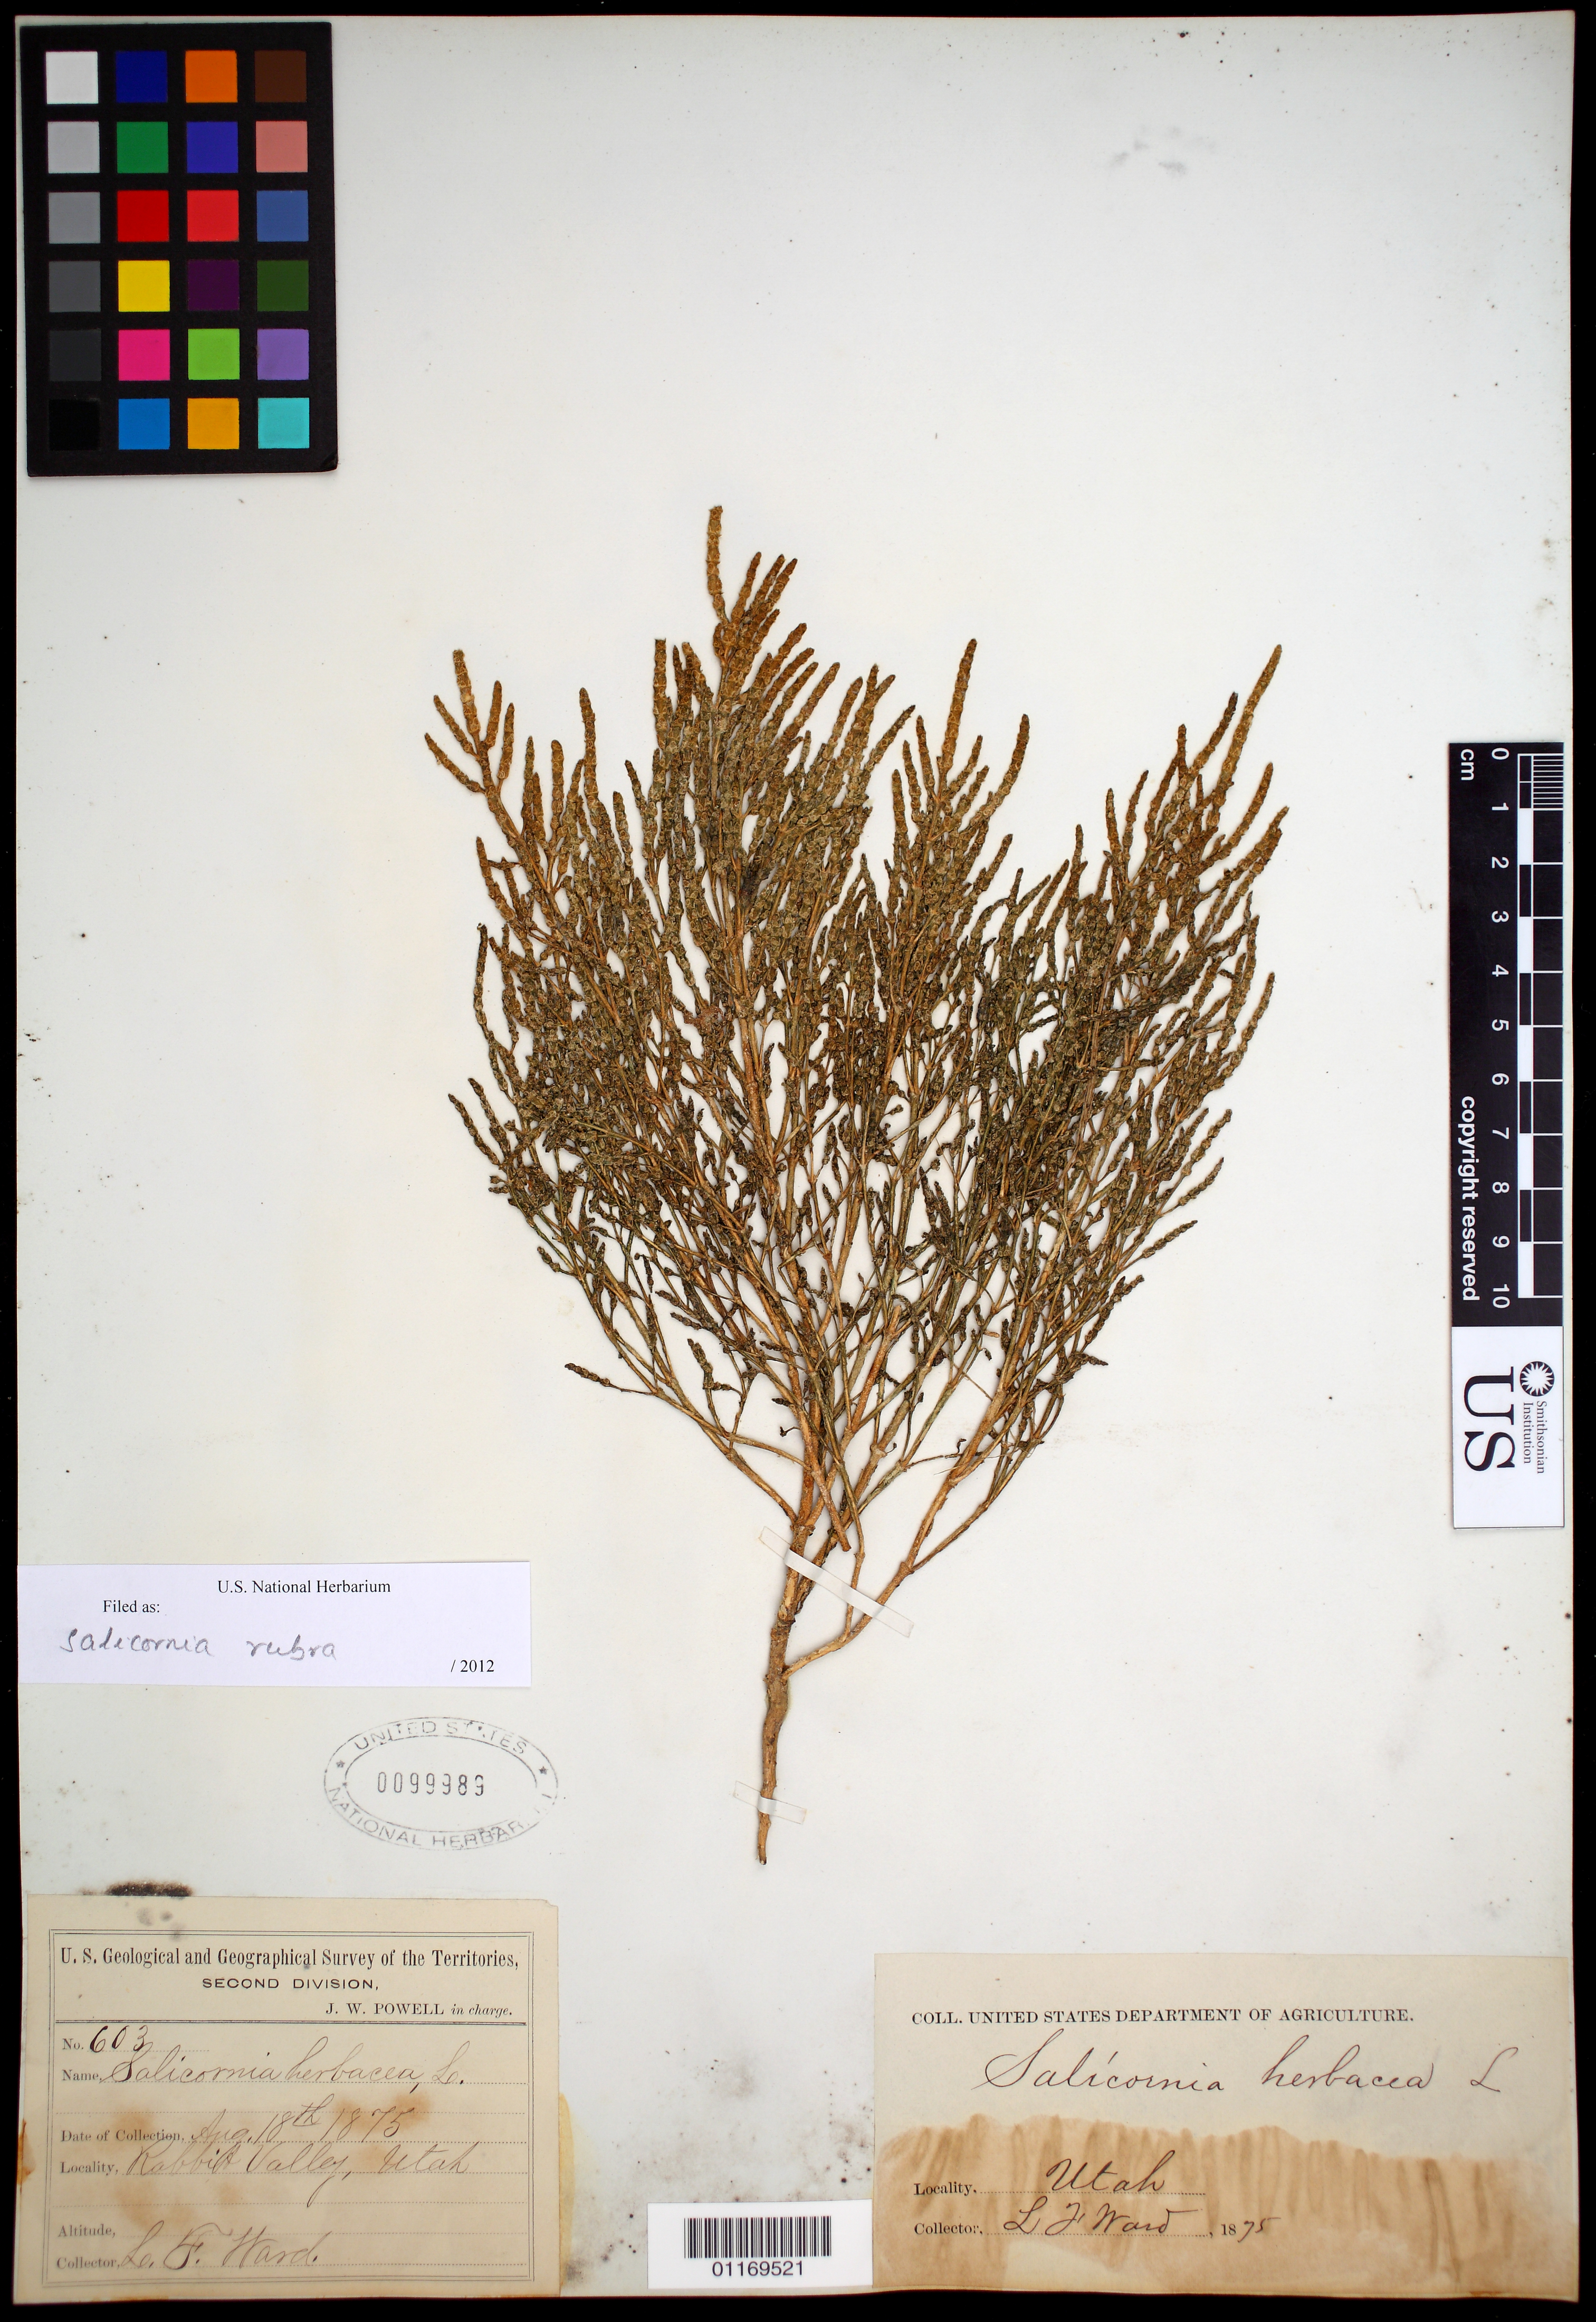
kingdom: Plantae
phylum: Tracheophyta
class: Magnoliopsida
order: Caryophyllales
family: Amaranthaceae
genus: Salicornia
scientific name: Salicornia rubra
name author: A. Nelson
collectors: L. F. Ward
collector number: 603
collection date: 1875-08-18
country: United States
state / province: Utah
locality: Rabbit Valley.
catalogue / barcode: US 99989